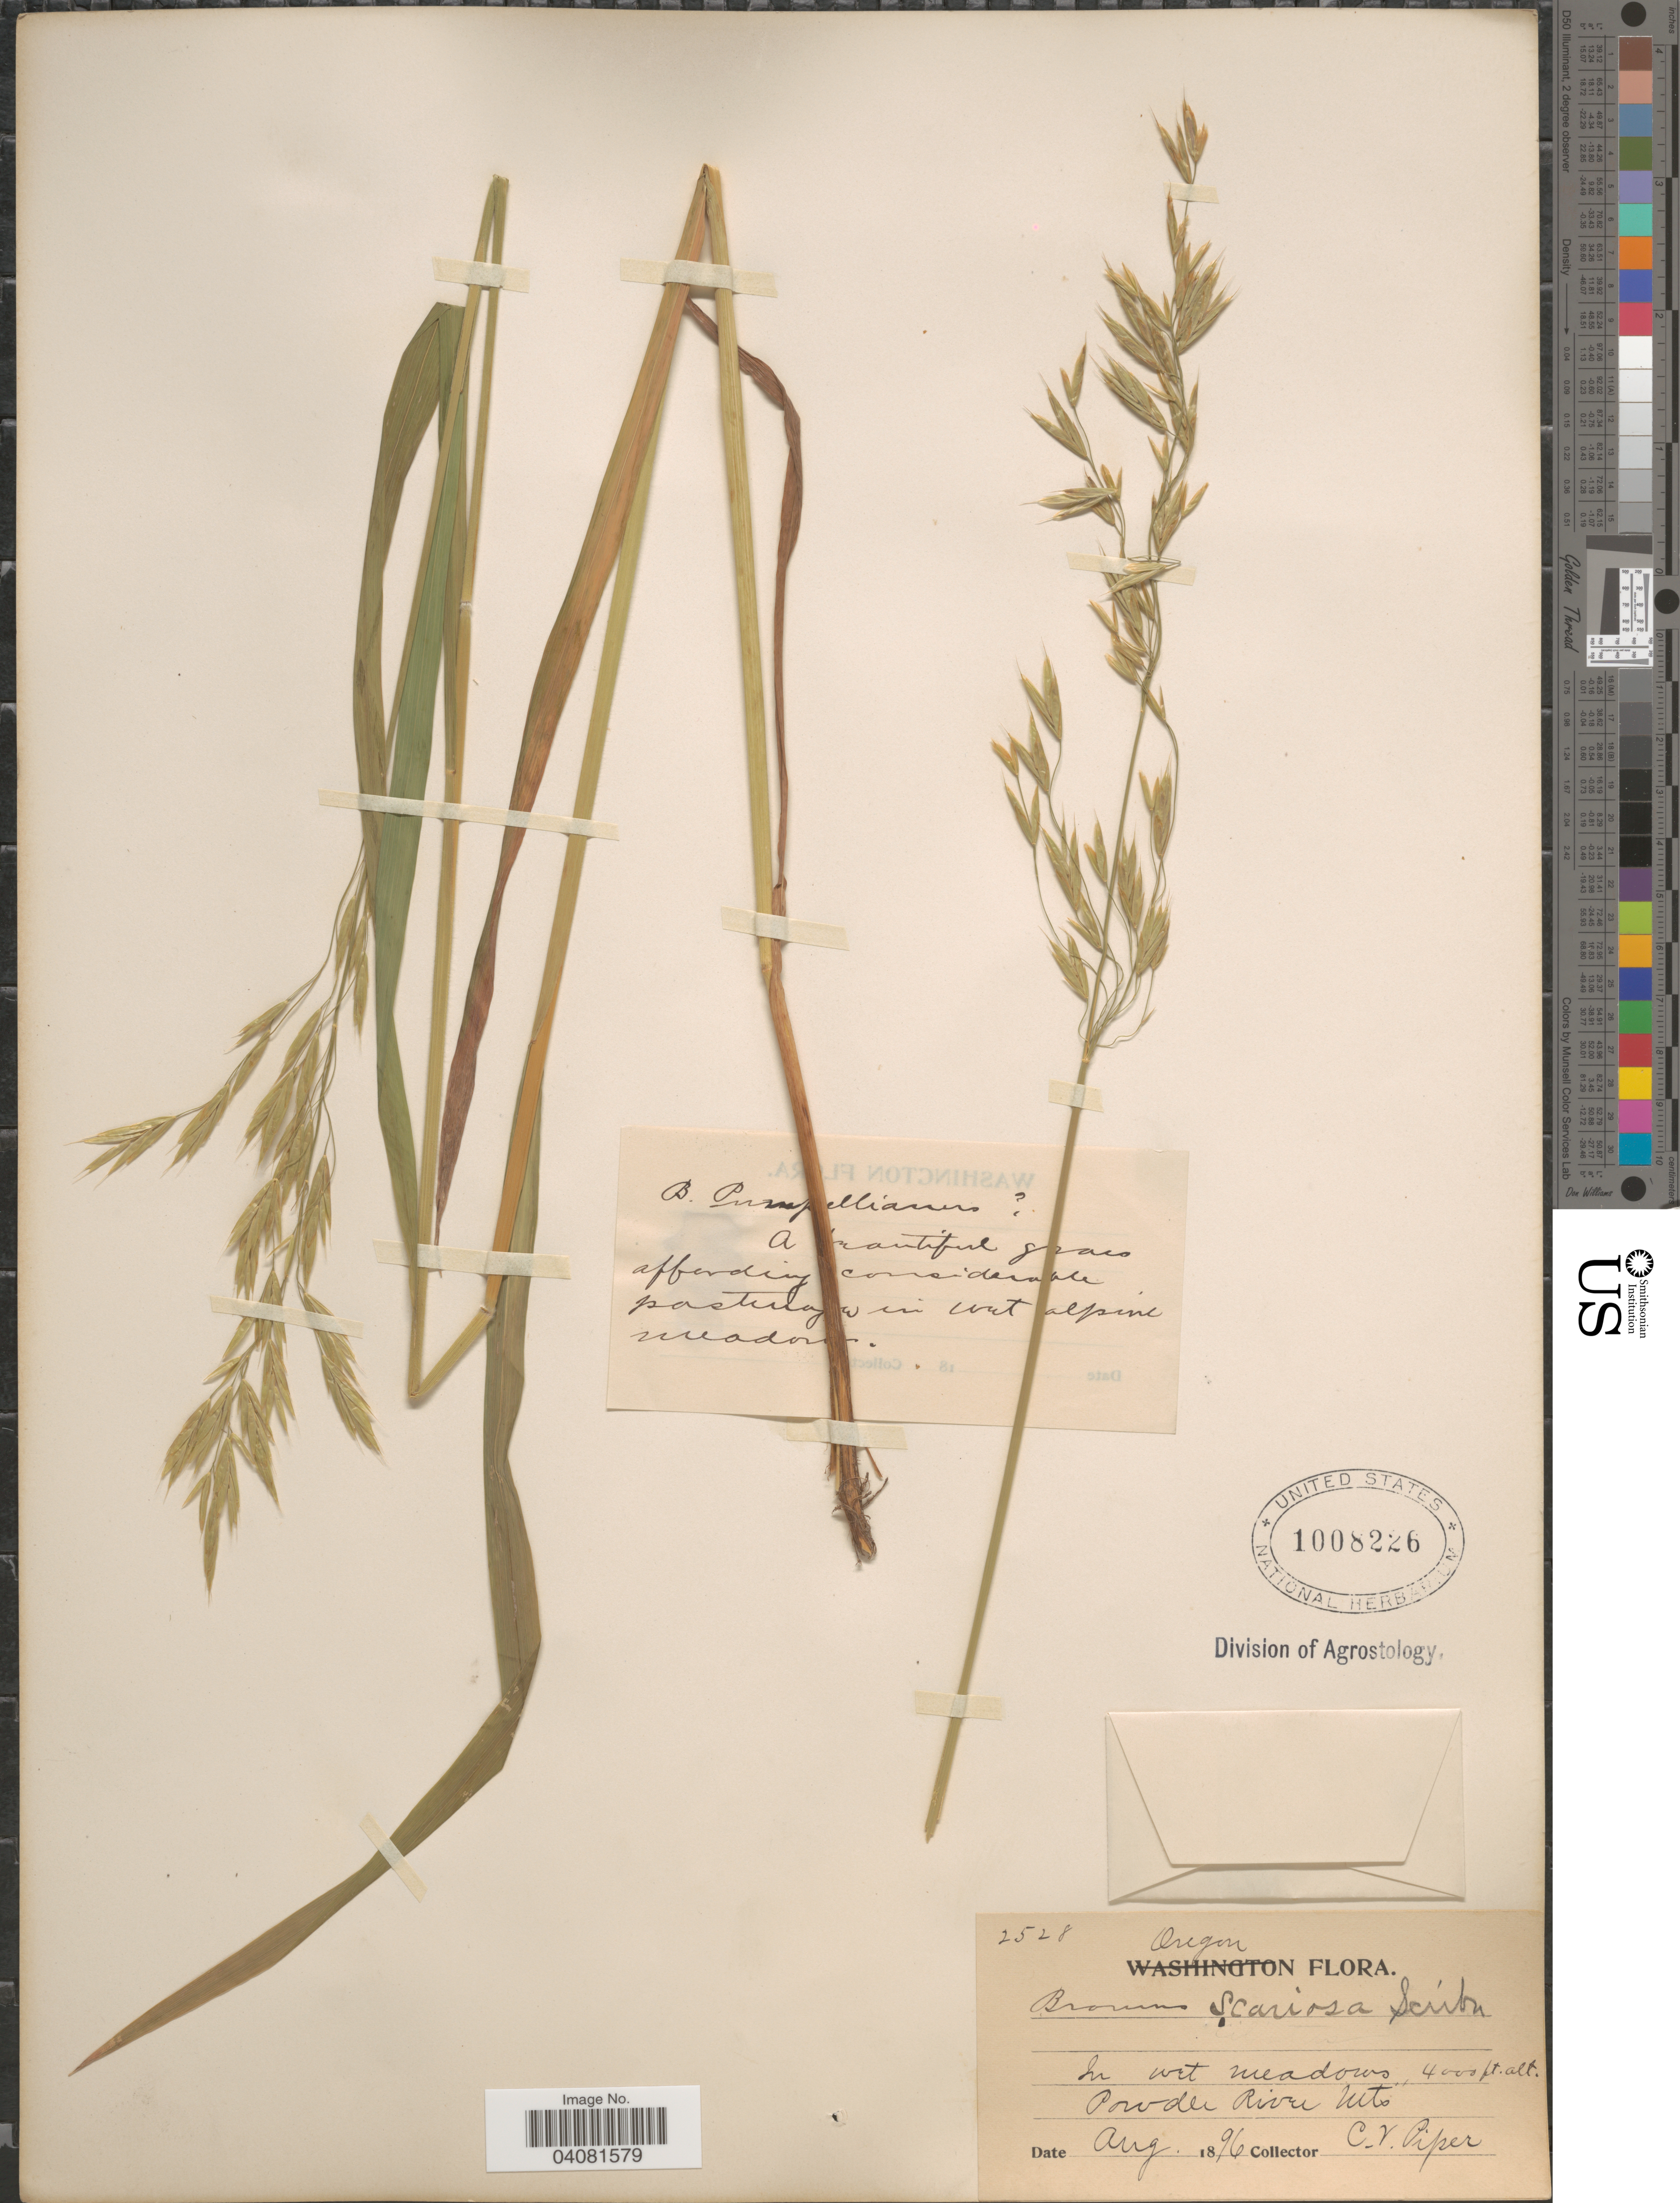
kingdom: Plantae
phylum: Tracheophyta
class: Liliopsida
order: Poales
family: Poaceae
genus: Bromus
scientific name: Bromus ciliatus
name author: L.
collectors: C. V. Piper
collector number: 2528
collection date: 1896-08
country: United States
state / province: Oregon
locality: Powder River Mts.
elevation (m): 1219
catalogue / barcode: US 1008226